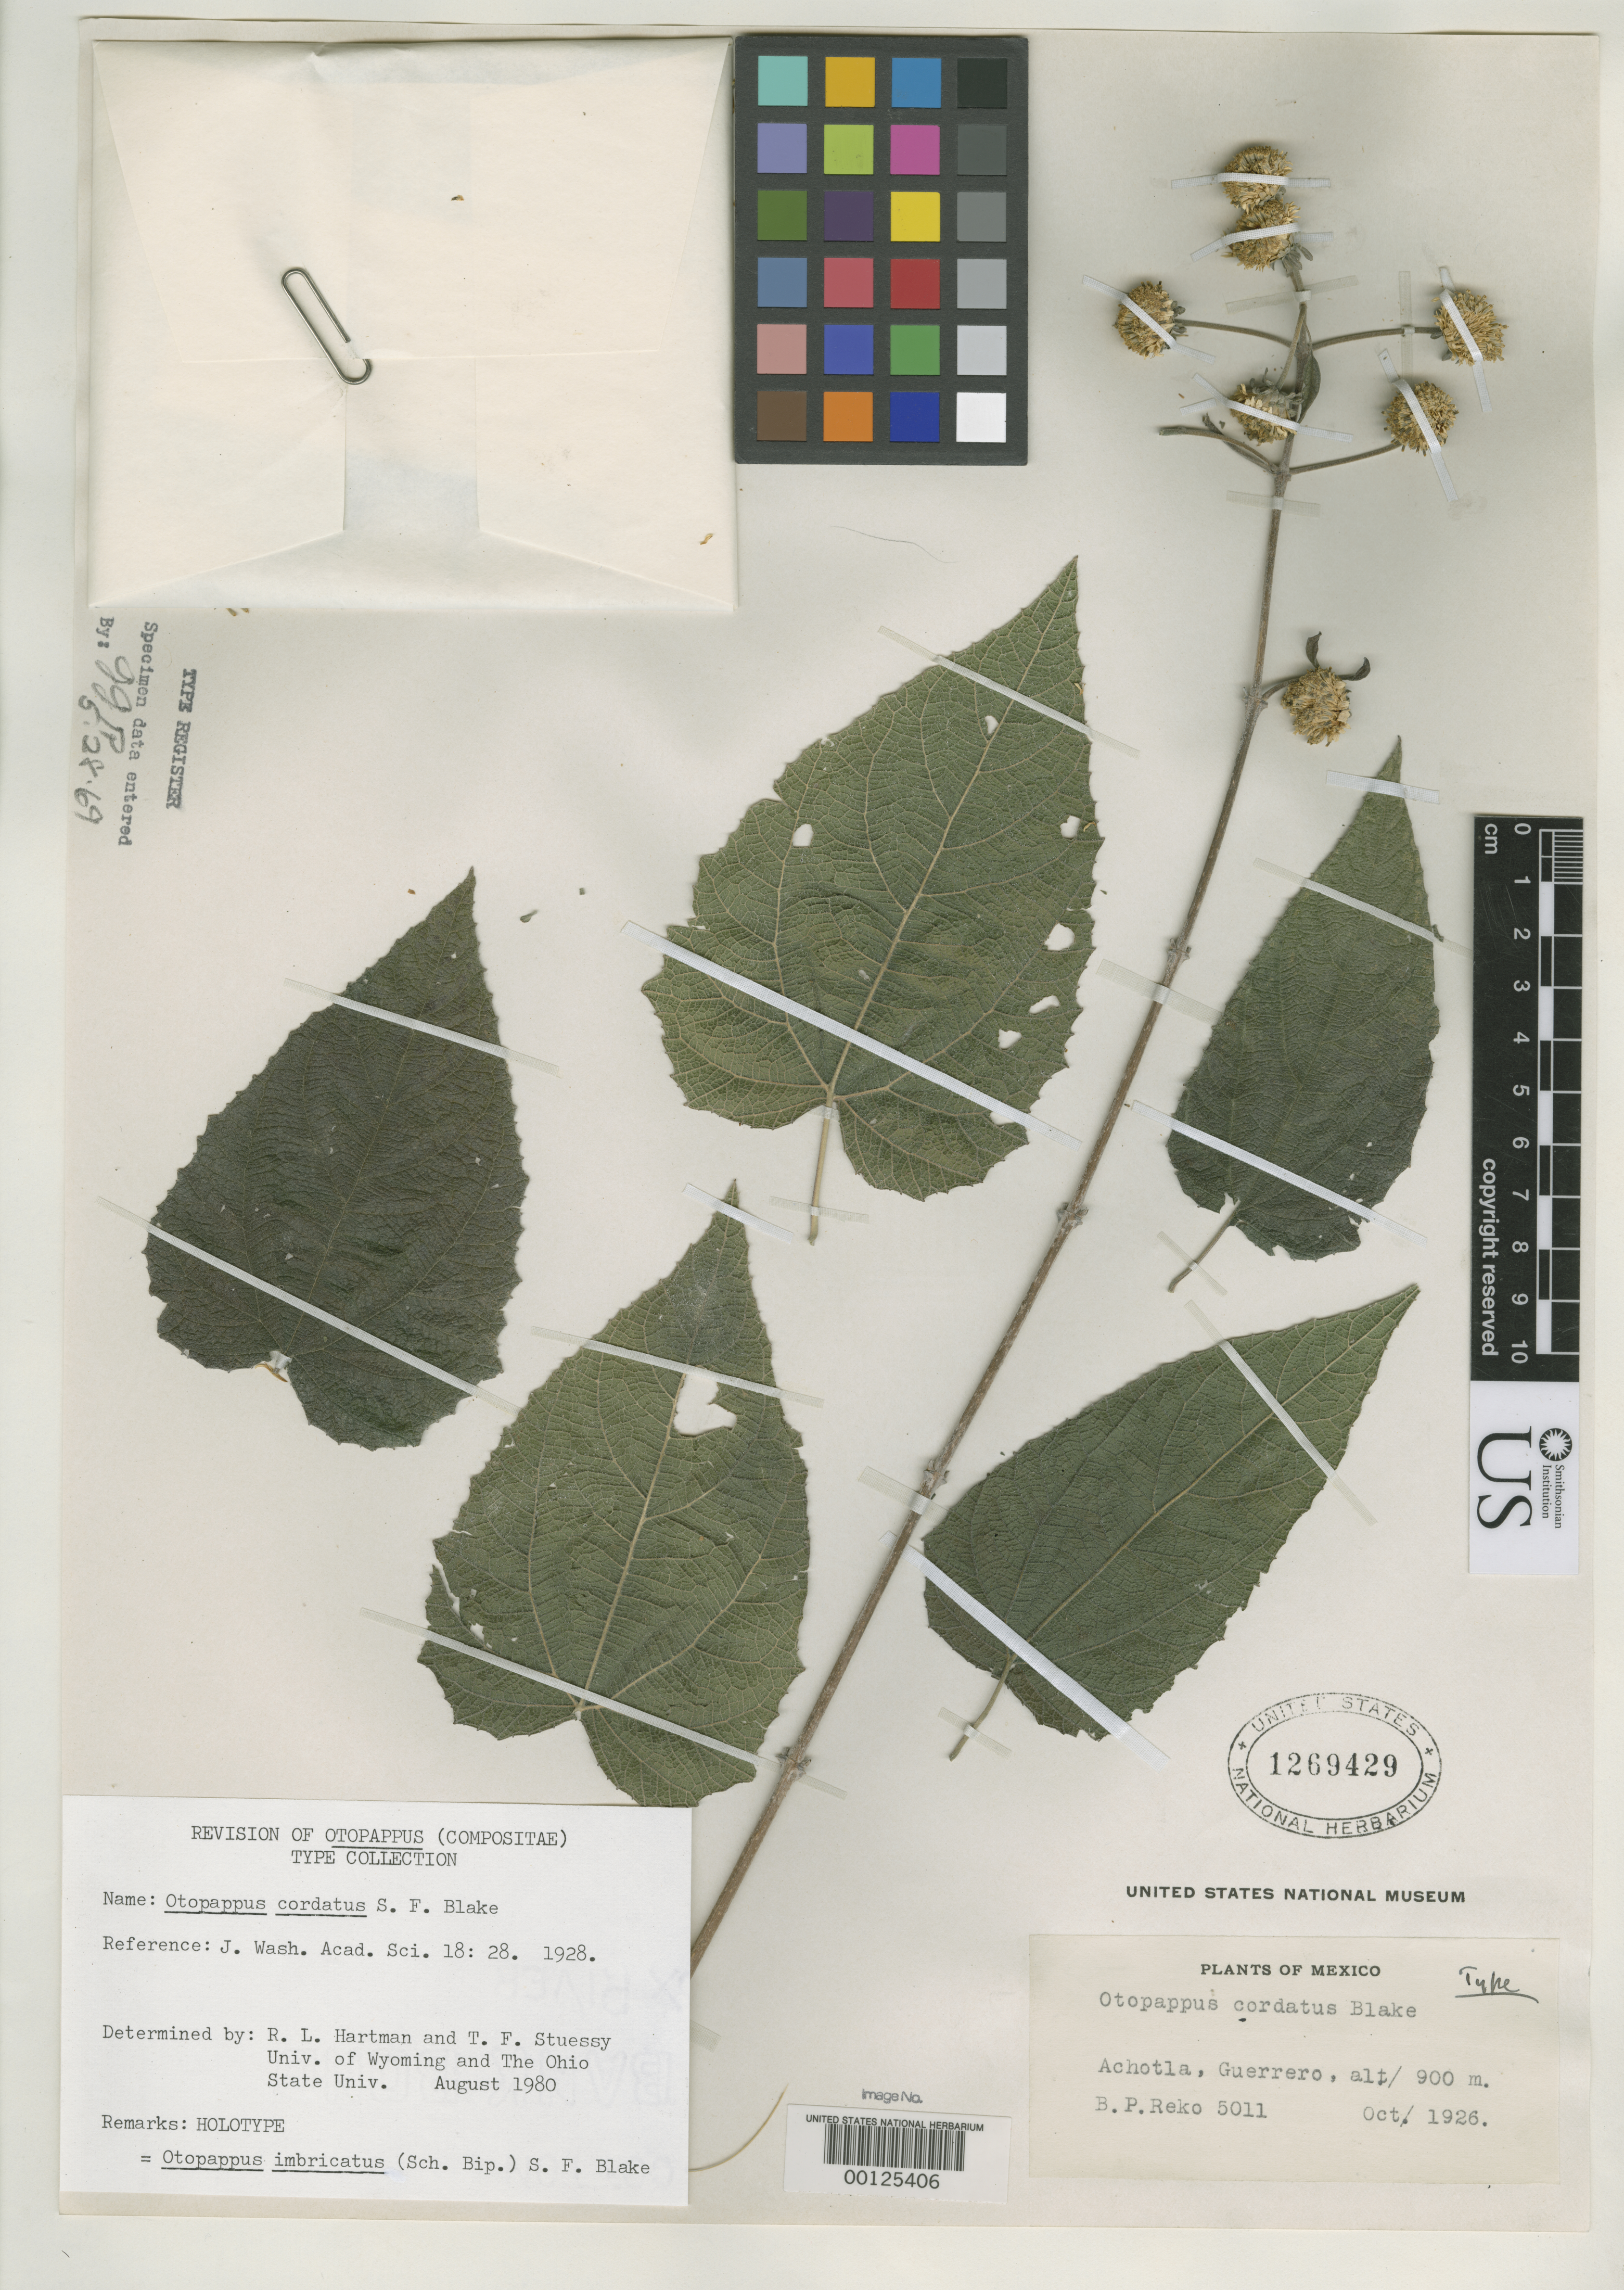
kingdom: Plantae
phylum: Tracheophyta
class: Magnoliopsida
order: Asterales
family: Asteraceae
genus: Otopappus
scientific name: Otopappus cordatus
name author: S.F. Blake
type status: Holotype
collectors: B. P. Reko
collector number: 5011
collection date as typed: Oct 1926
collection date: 1926-10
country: Mexico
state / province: Guerrero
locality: Achotla.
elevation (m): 900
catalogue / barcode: US 1269429